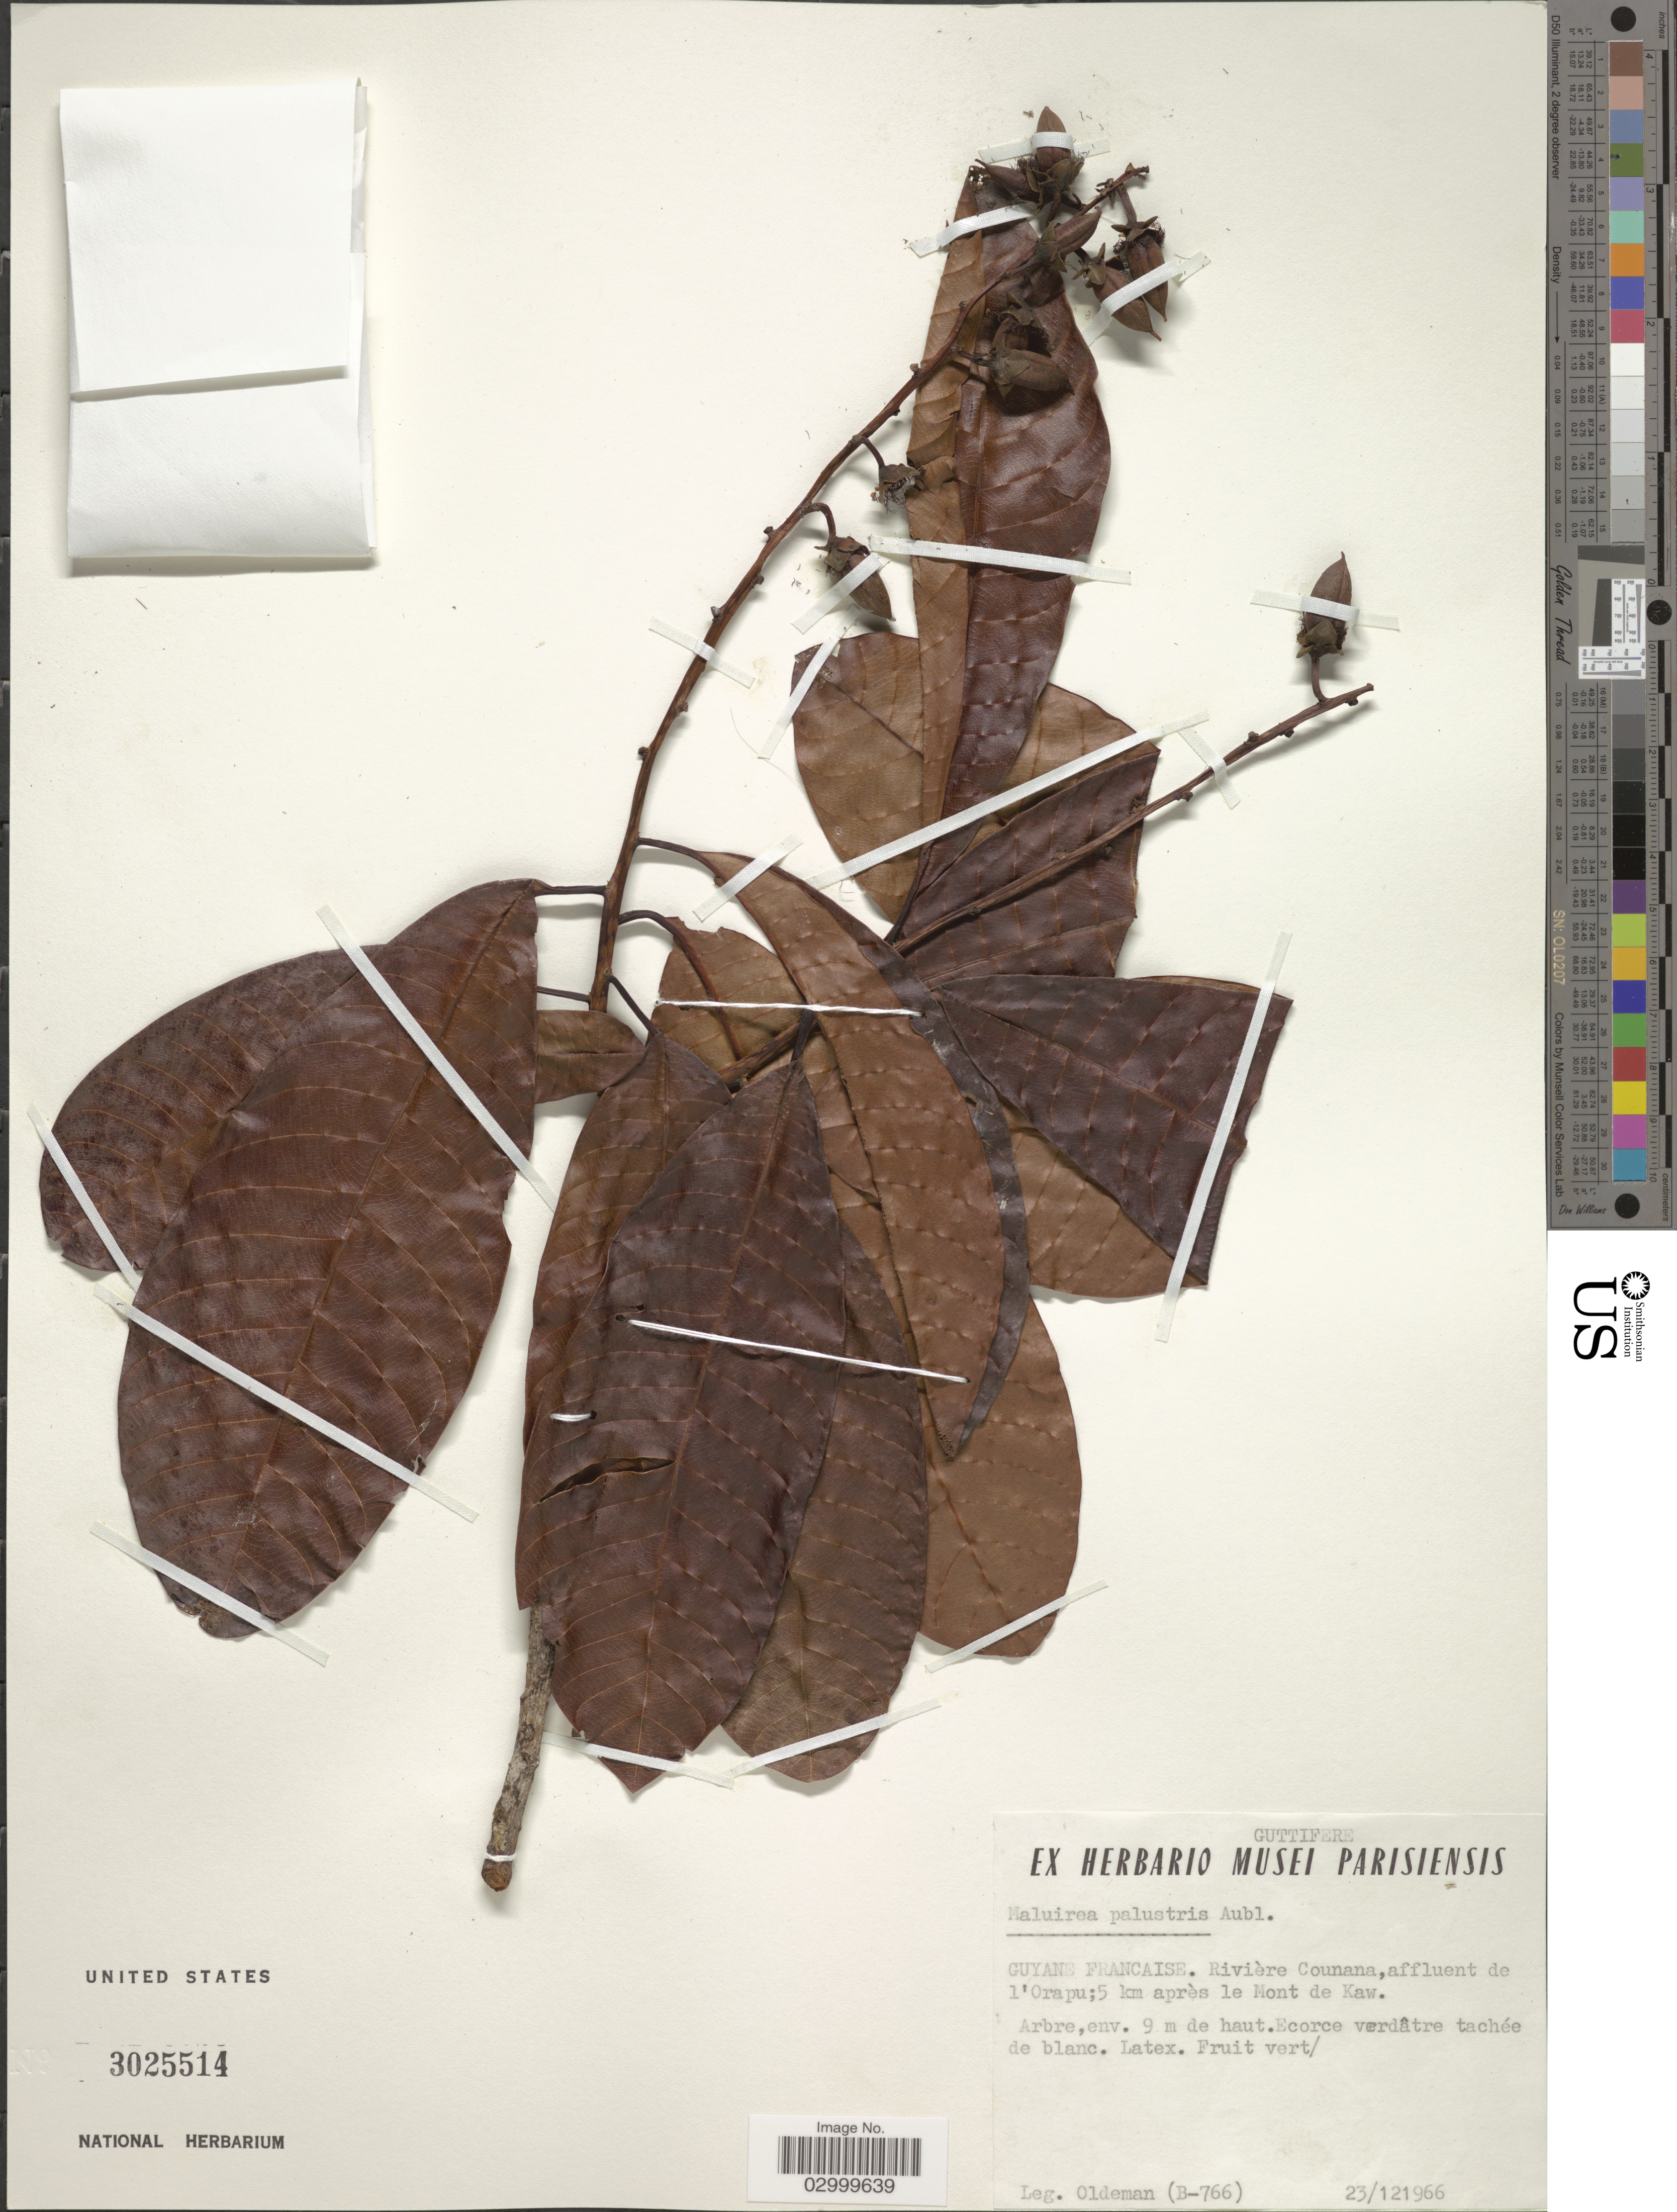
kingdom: Plantae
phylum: Tracheophyta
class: Magnoliopsida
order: Malpighiales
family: Calophyllaceae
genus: Mahurea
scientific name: Mahurea palustris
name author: Aubl.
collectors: -- Oldeman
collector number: B-766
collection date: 1966-12-23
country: French Guiana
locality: Guyane Francaise. Rivière Counana, affluent de l'Orapu; 5 km après le Mont de Kaw.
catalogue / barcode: US 3025514